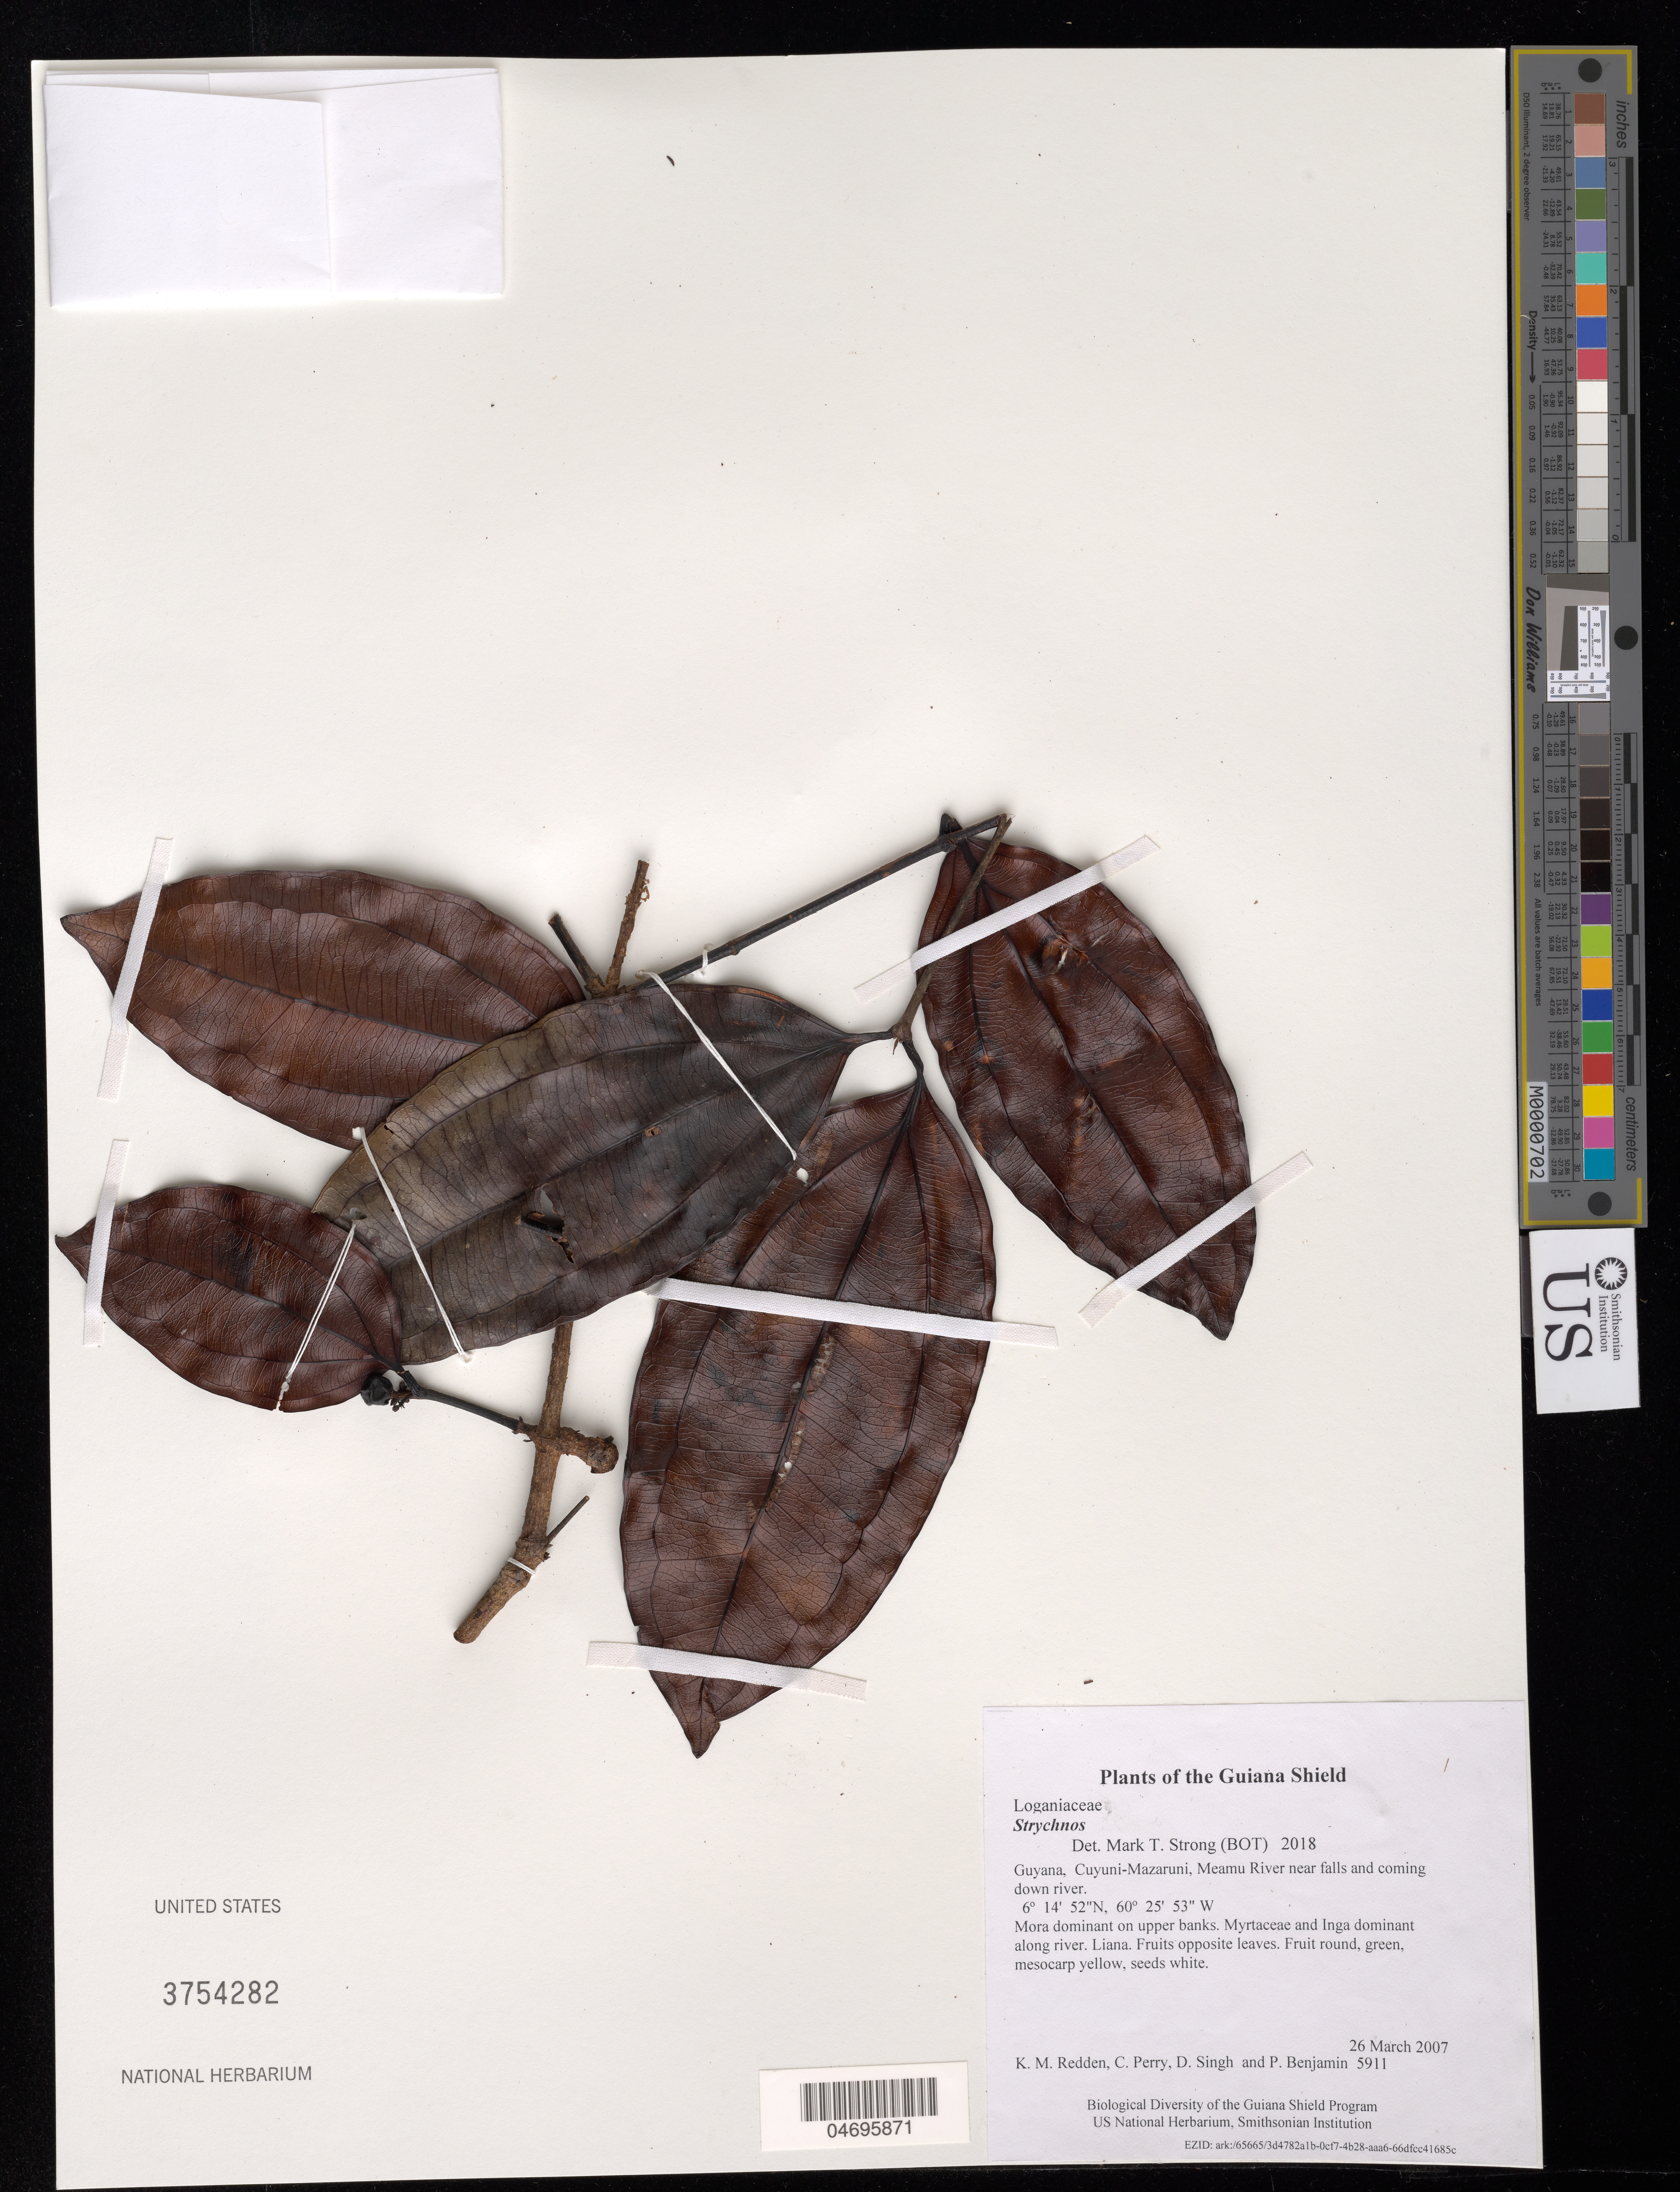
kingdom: Plantae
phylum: Tracheophyta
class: Magnoliopsida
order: Gentianales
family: Loganiaceae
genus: Strychnos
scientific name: Strychnos sp.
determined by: Strong, Mark T., (BOT), Smithsonian Institution - National Museum of Natural History (UNITED STATES)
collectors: K. M. Redden, C. Perry, D. Singh & P. Benjamin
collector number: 5911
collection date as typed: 26 March 2007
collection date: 2007-03-26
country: Guyana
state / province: Cuyuni-Mazaruni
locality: Meamu River near falls and coming down river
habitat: Mora dominant on upper banks. Myrtaceae and Inga dominant along river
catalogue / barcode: US 3754282